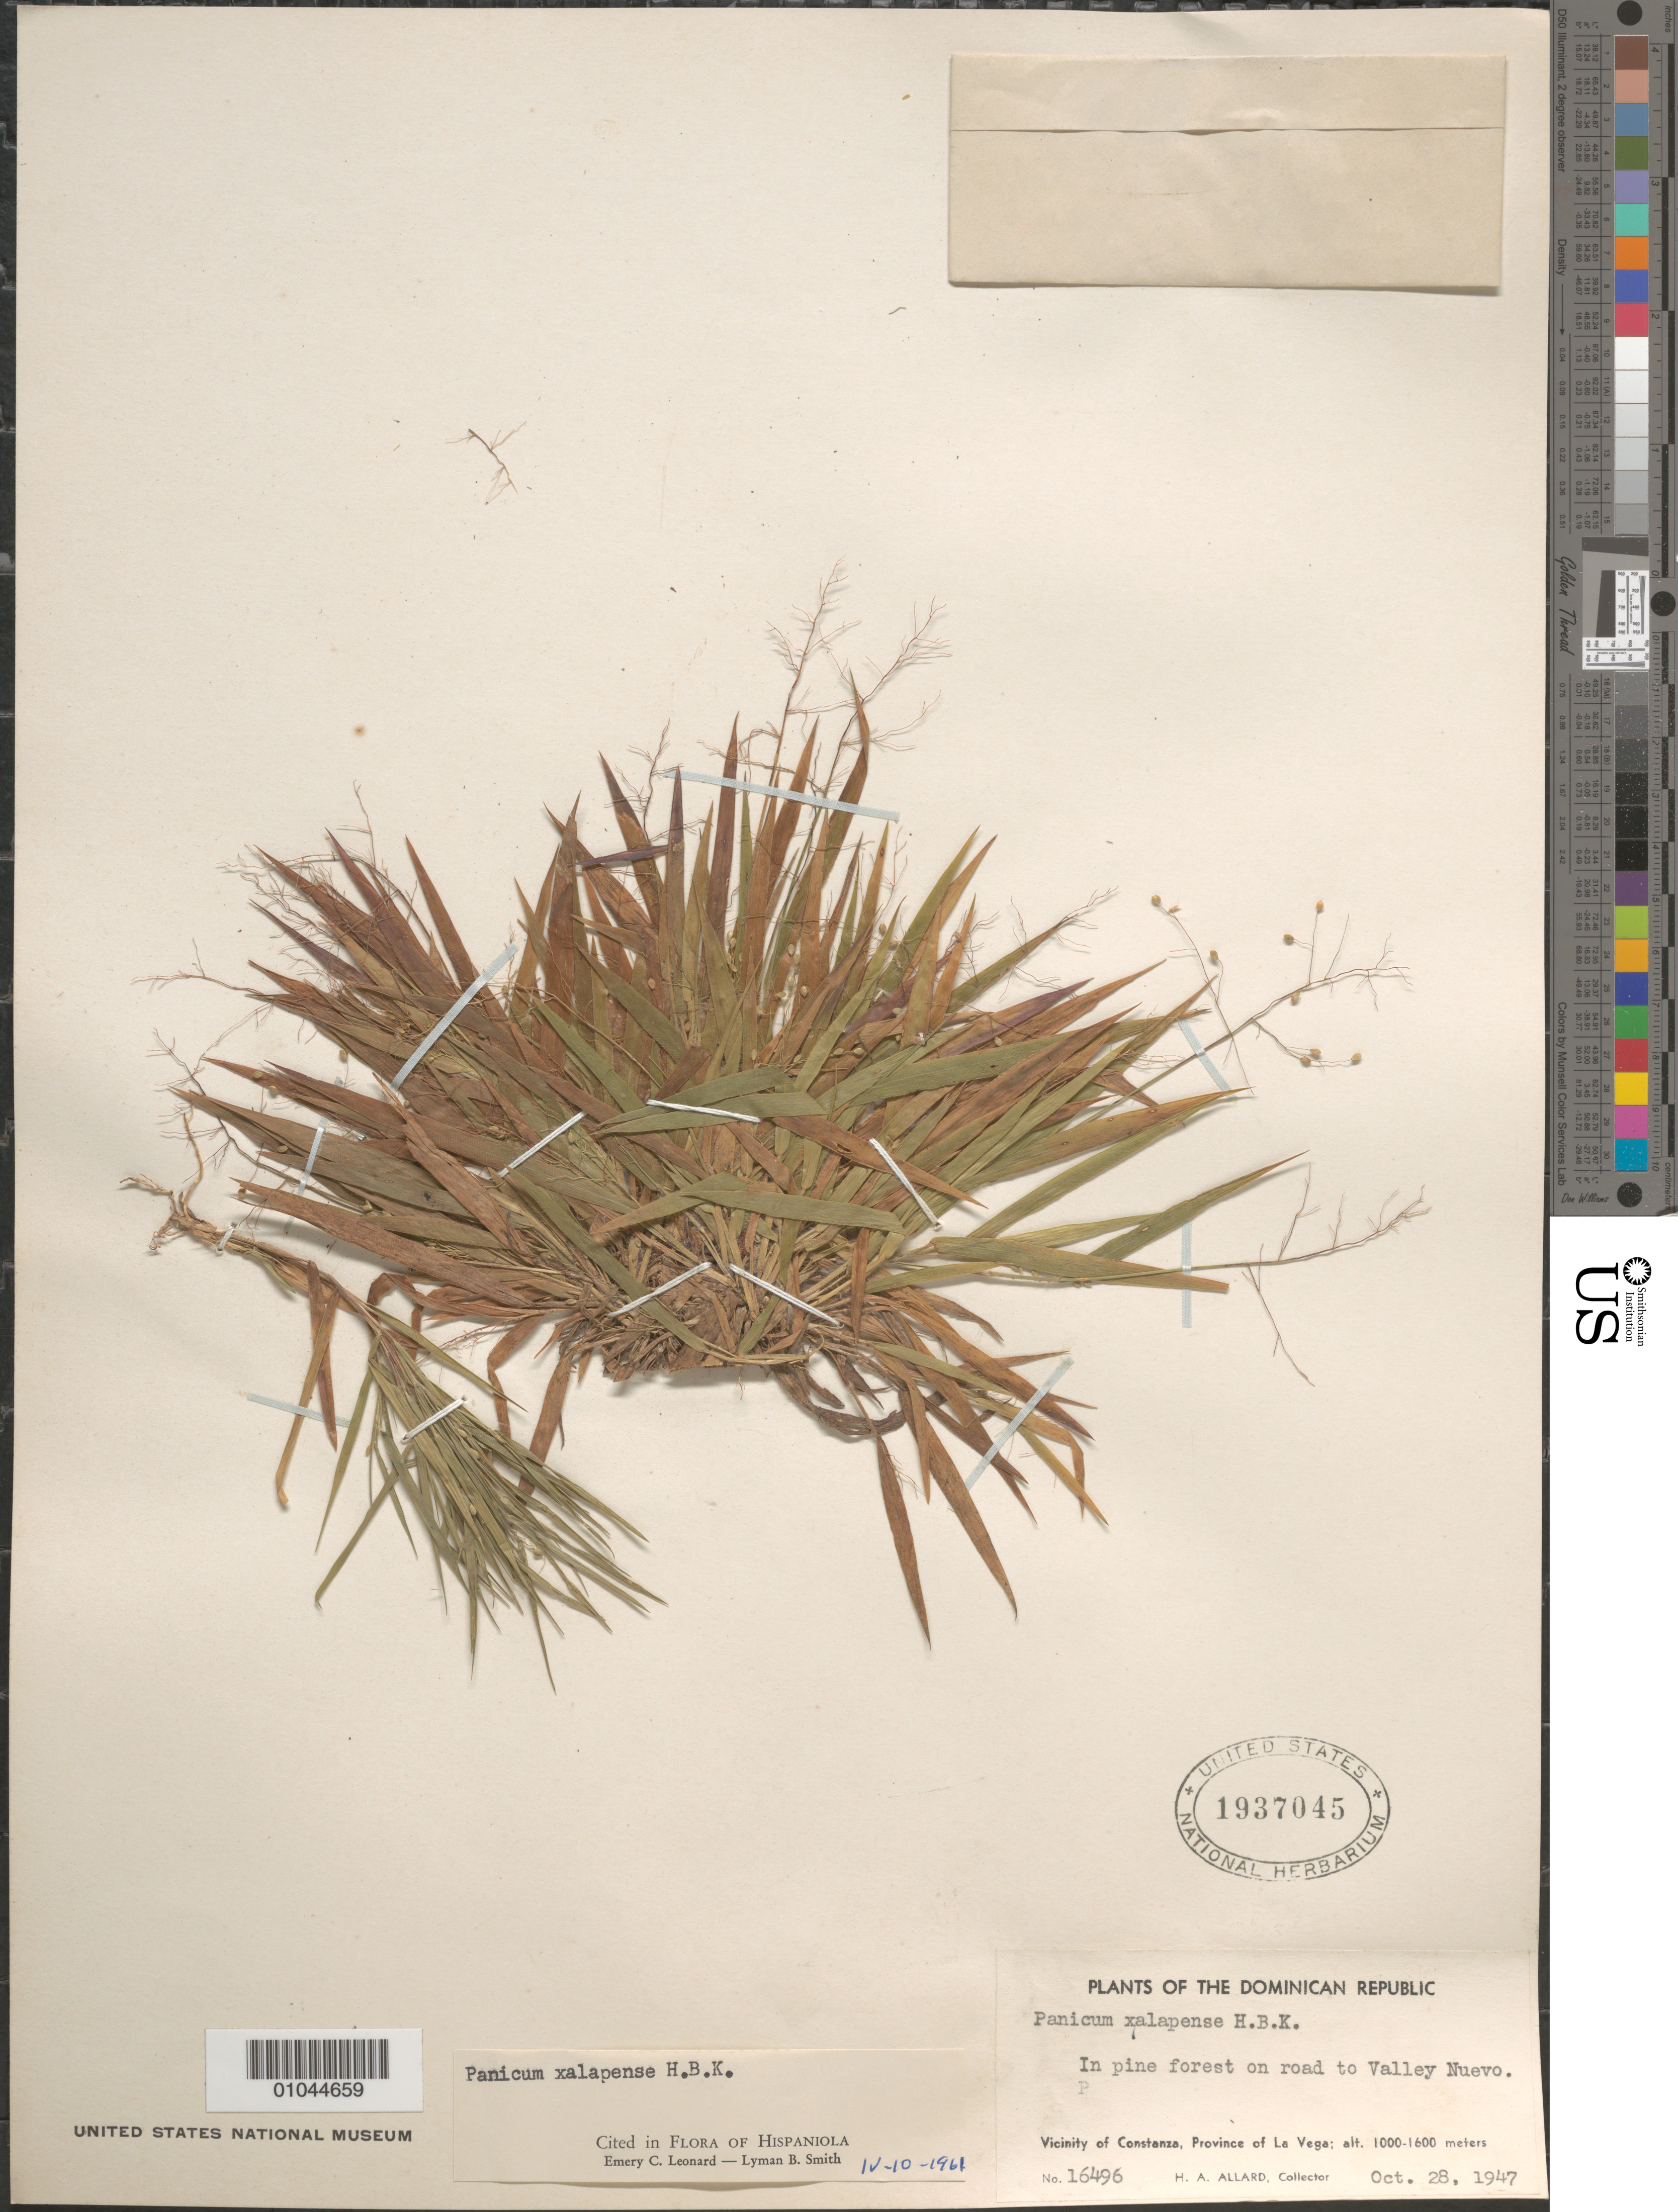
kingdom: Plantae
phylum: Tracheophyta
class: Liliopsida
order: Poales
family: Poaceae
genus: Panicum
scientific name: Panicum xalapense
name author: Kunth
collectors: H. A. Allard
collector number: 16496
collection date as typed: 28 Oct 1947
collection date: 1947-10-28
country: Dominican Republic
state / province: La Vega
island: Hispaniola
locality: Vicinity of Costanza, on road to Valley Nuevo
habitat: in pine forest on road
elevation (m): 1000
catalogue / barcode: US 1937045